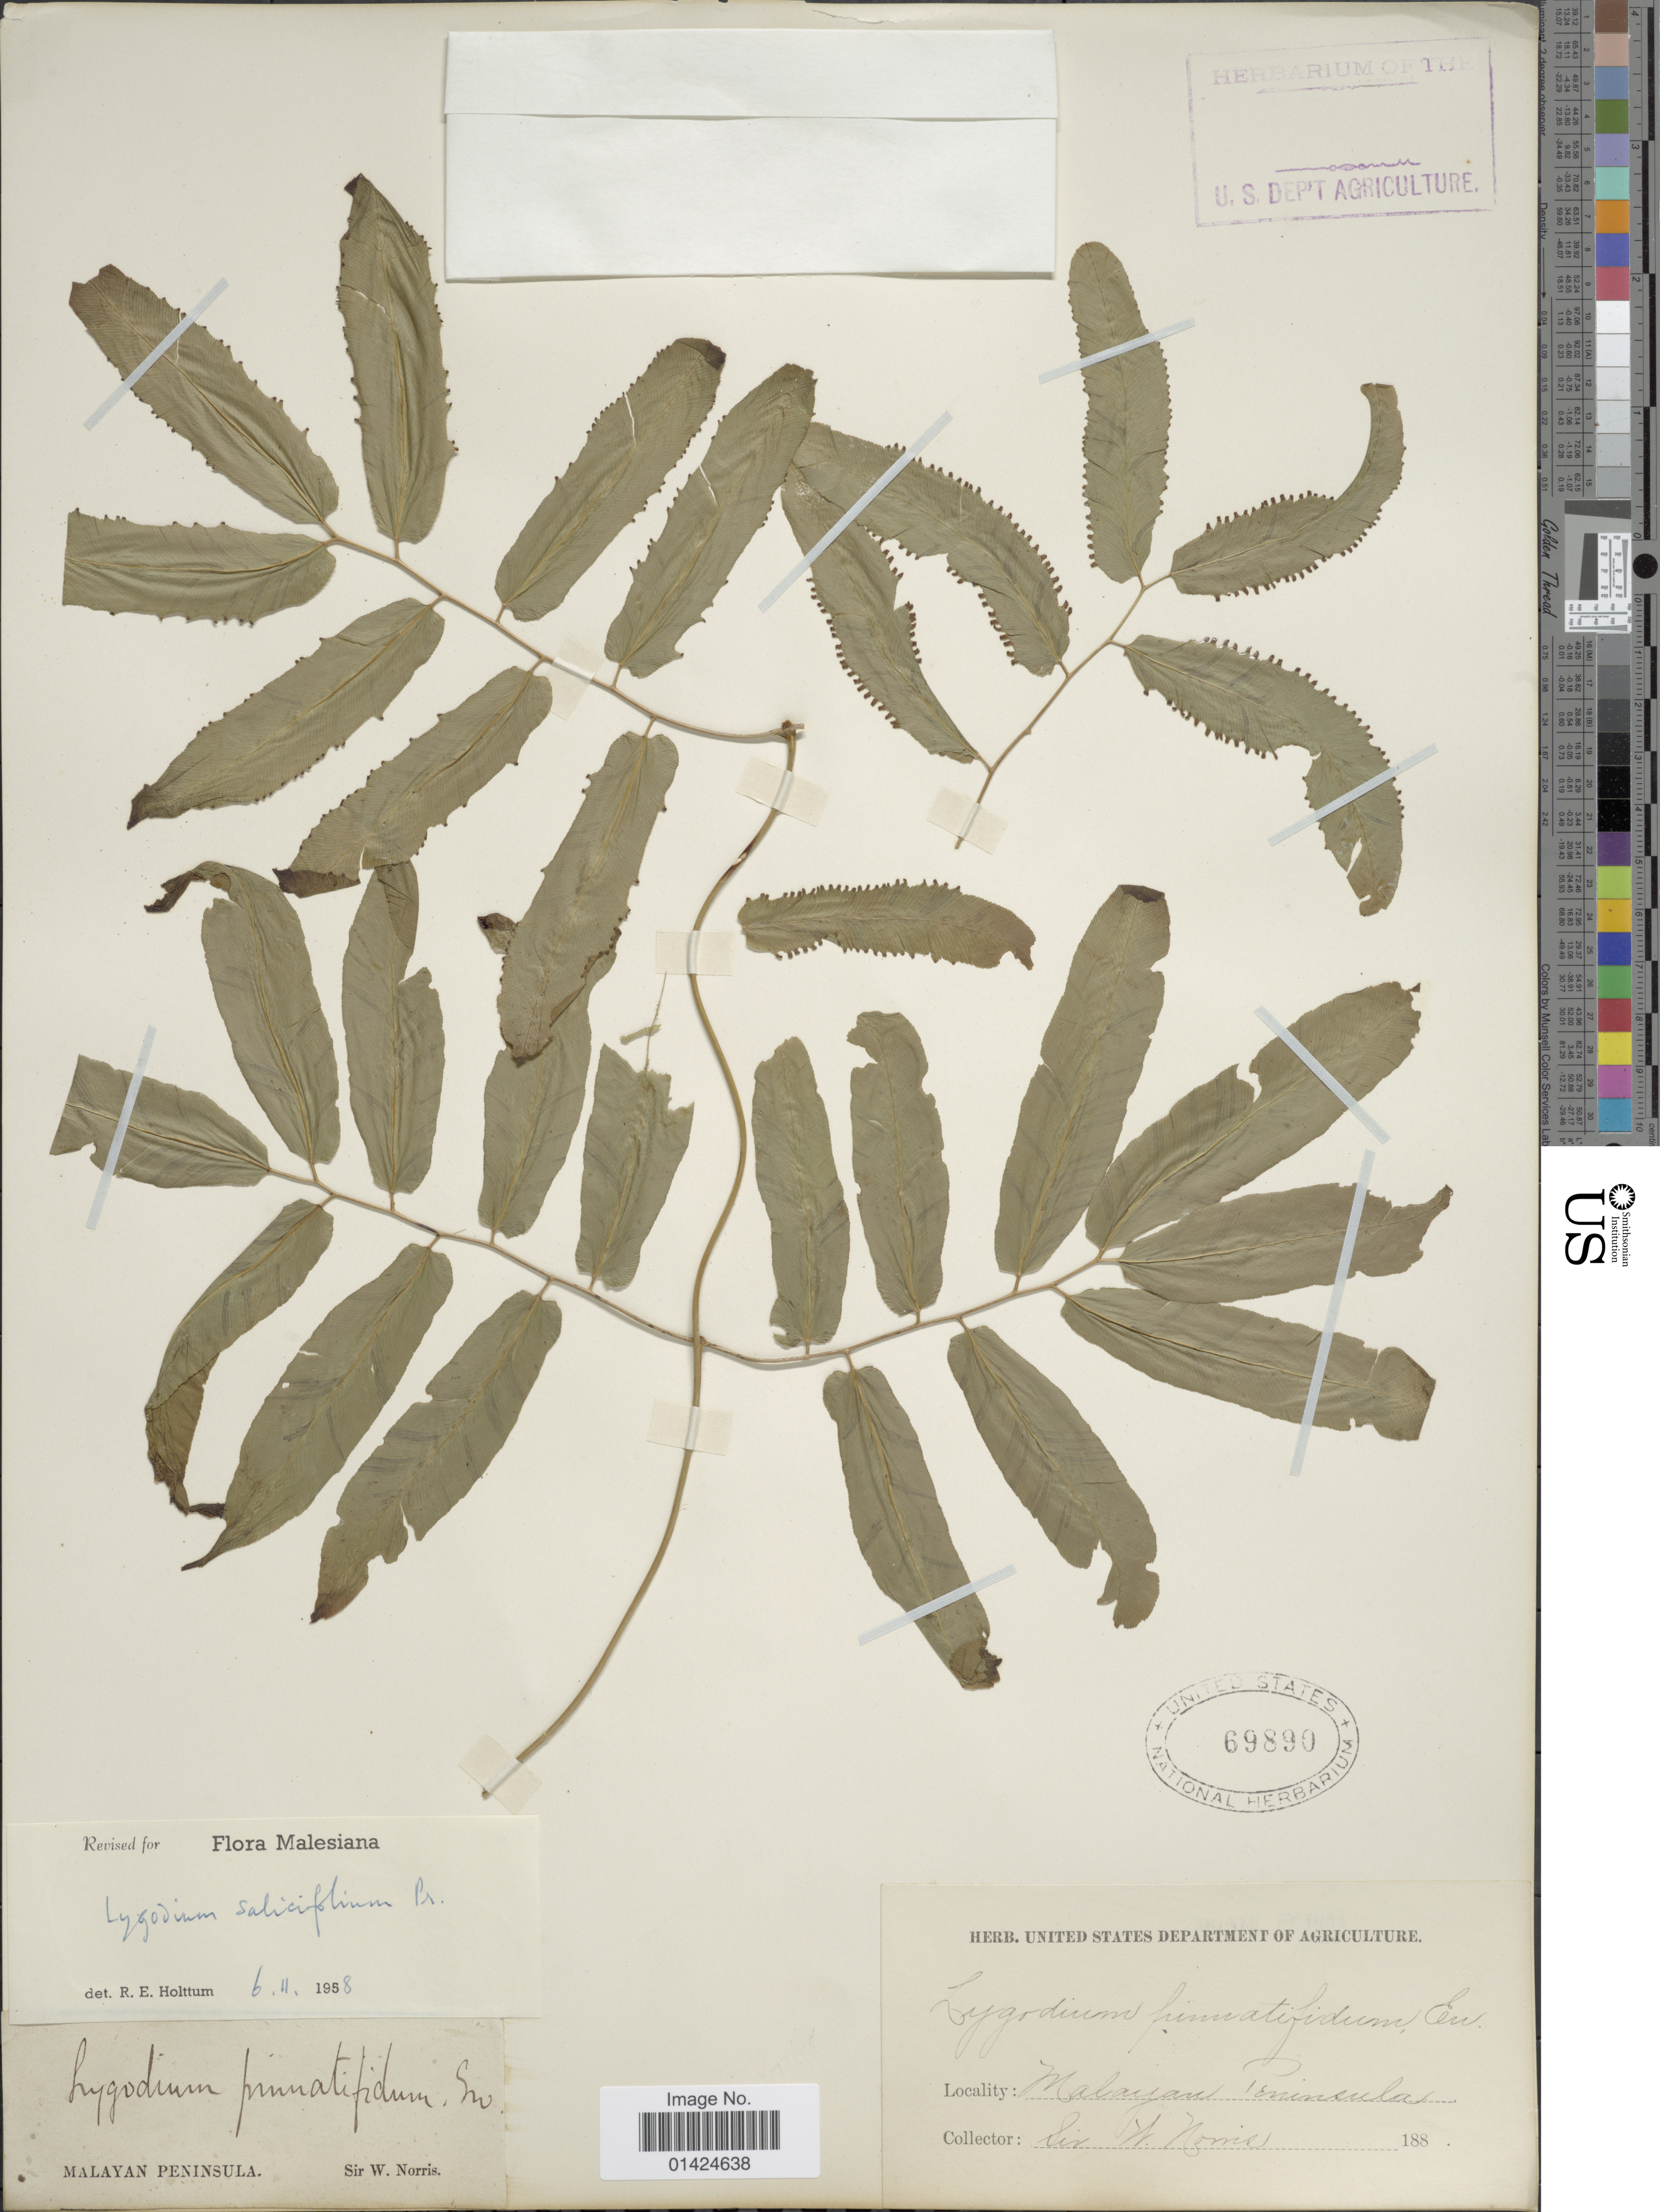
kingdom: Plantae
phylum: Tracheophyta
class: Polypodiopsida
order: Schizaeales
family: Lygodiaceae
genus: Lygodium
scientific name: Lygodium sailcifolium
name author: C. Presl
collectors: W. Norris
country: Malaysia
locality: Malayan Peninsula.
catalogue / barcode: US 69890